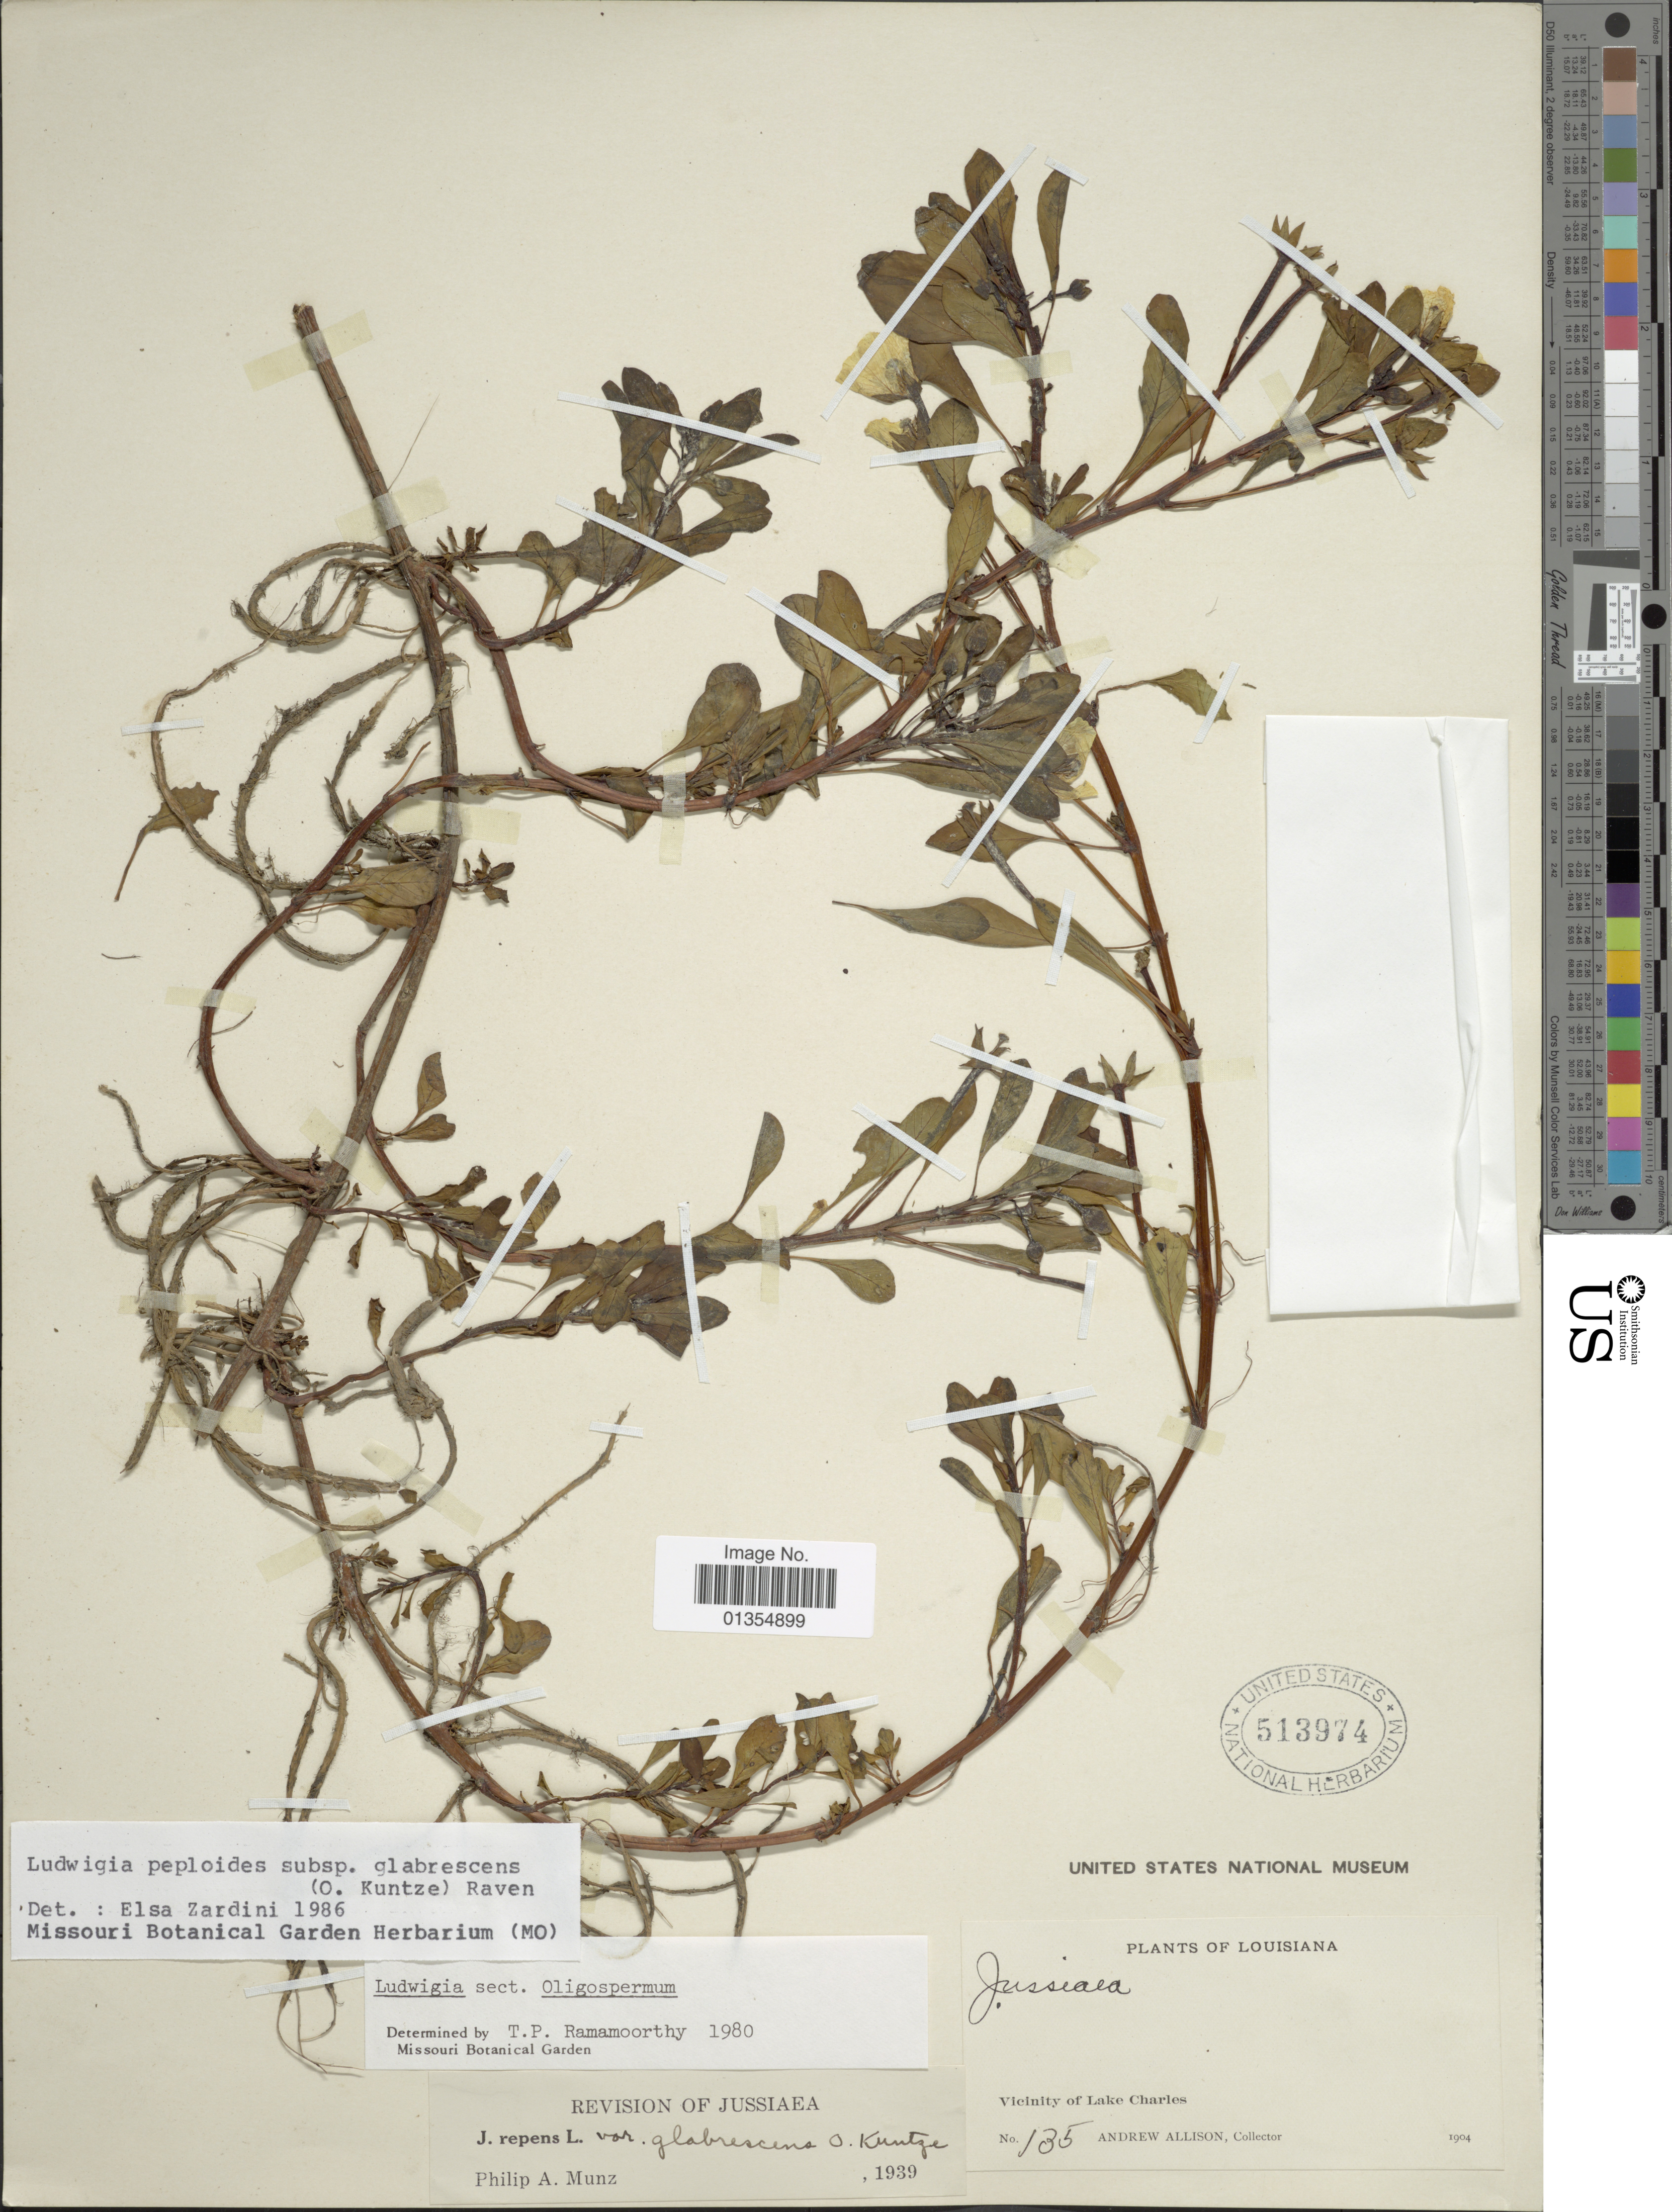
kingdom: Plantae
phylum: Tracheophyta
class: Magnoliopsida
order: Myrtales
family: Onagraceae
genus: Ludwigia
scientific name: Ludwigia peploides subsp. glabrescens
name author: (Kuntze) P.H. Raven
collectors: A. Allison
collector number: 135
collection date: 1904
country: United States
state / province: Louisiana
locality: Vicinity of Lake Charles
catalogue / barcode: US 513974